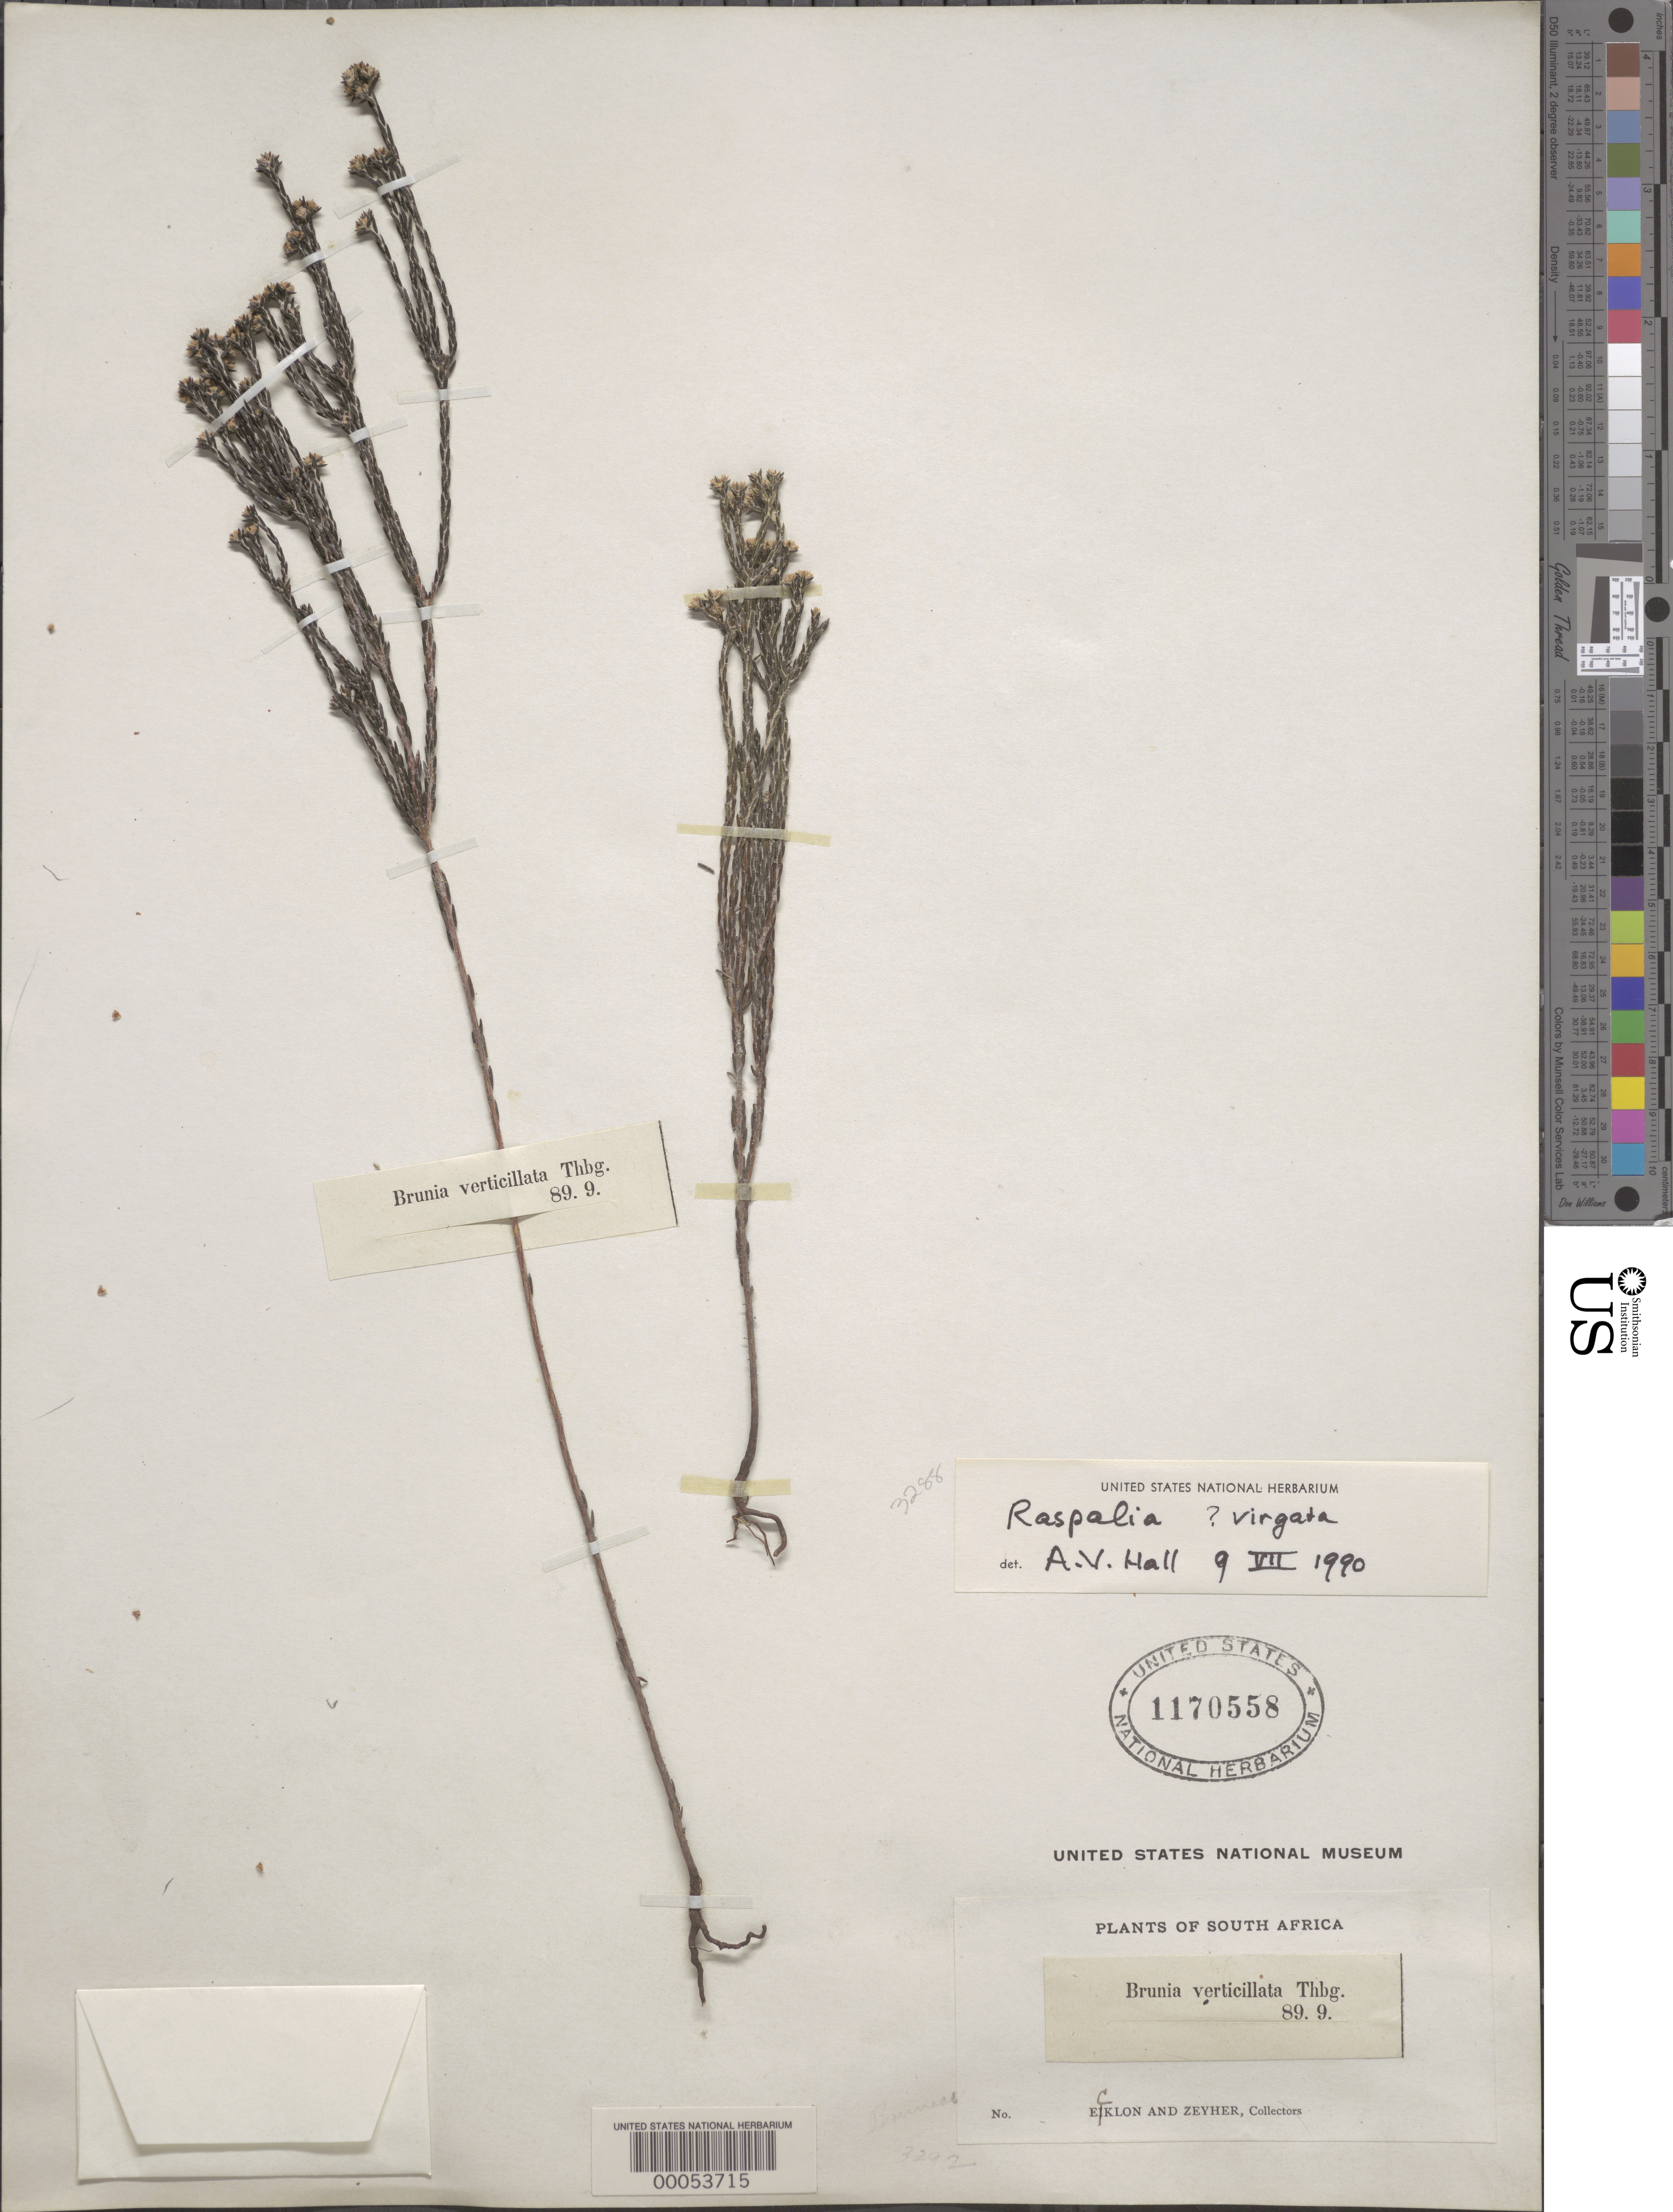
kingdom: Plantae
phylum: Tracheophyta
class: Magnoliopsida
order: Bruniales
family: Bruniaceae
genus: Brunia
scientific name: Brunia virgata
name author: Brongn.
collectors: C. F. Ecklon & C. Zeyher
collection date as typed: Sep 1889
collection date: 1889-09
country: South Africa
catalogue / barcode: US 1170558